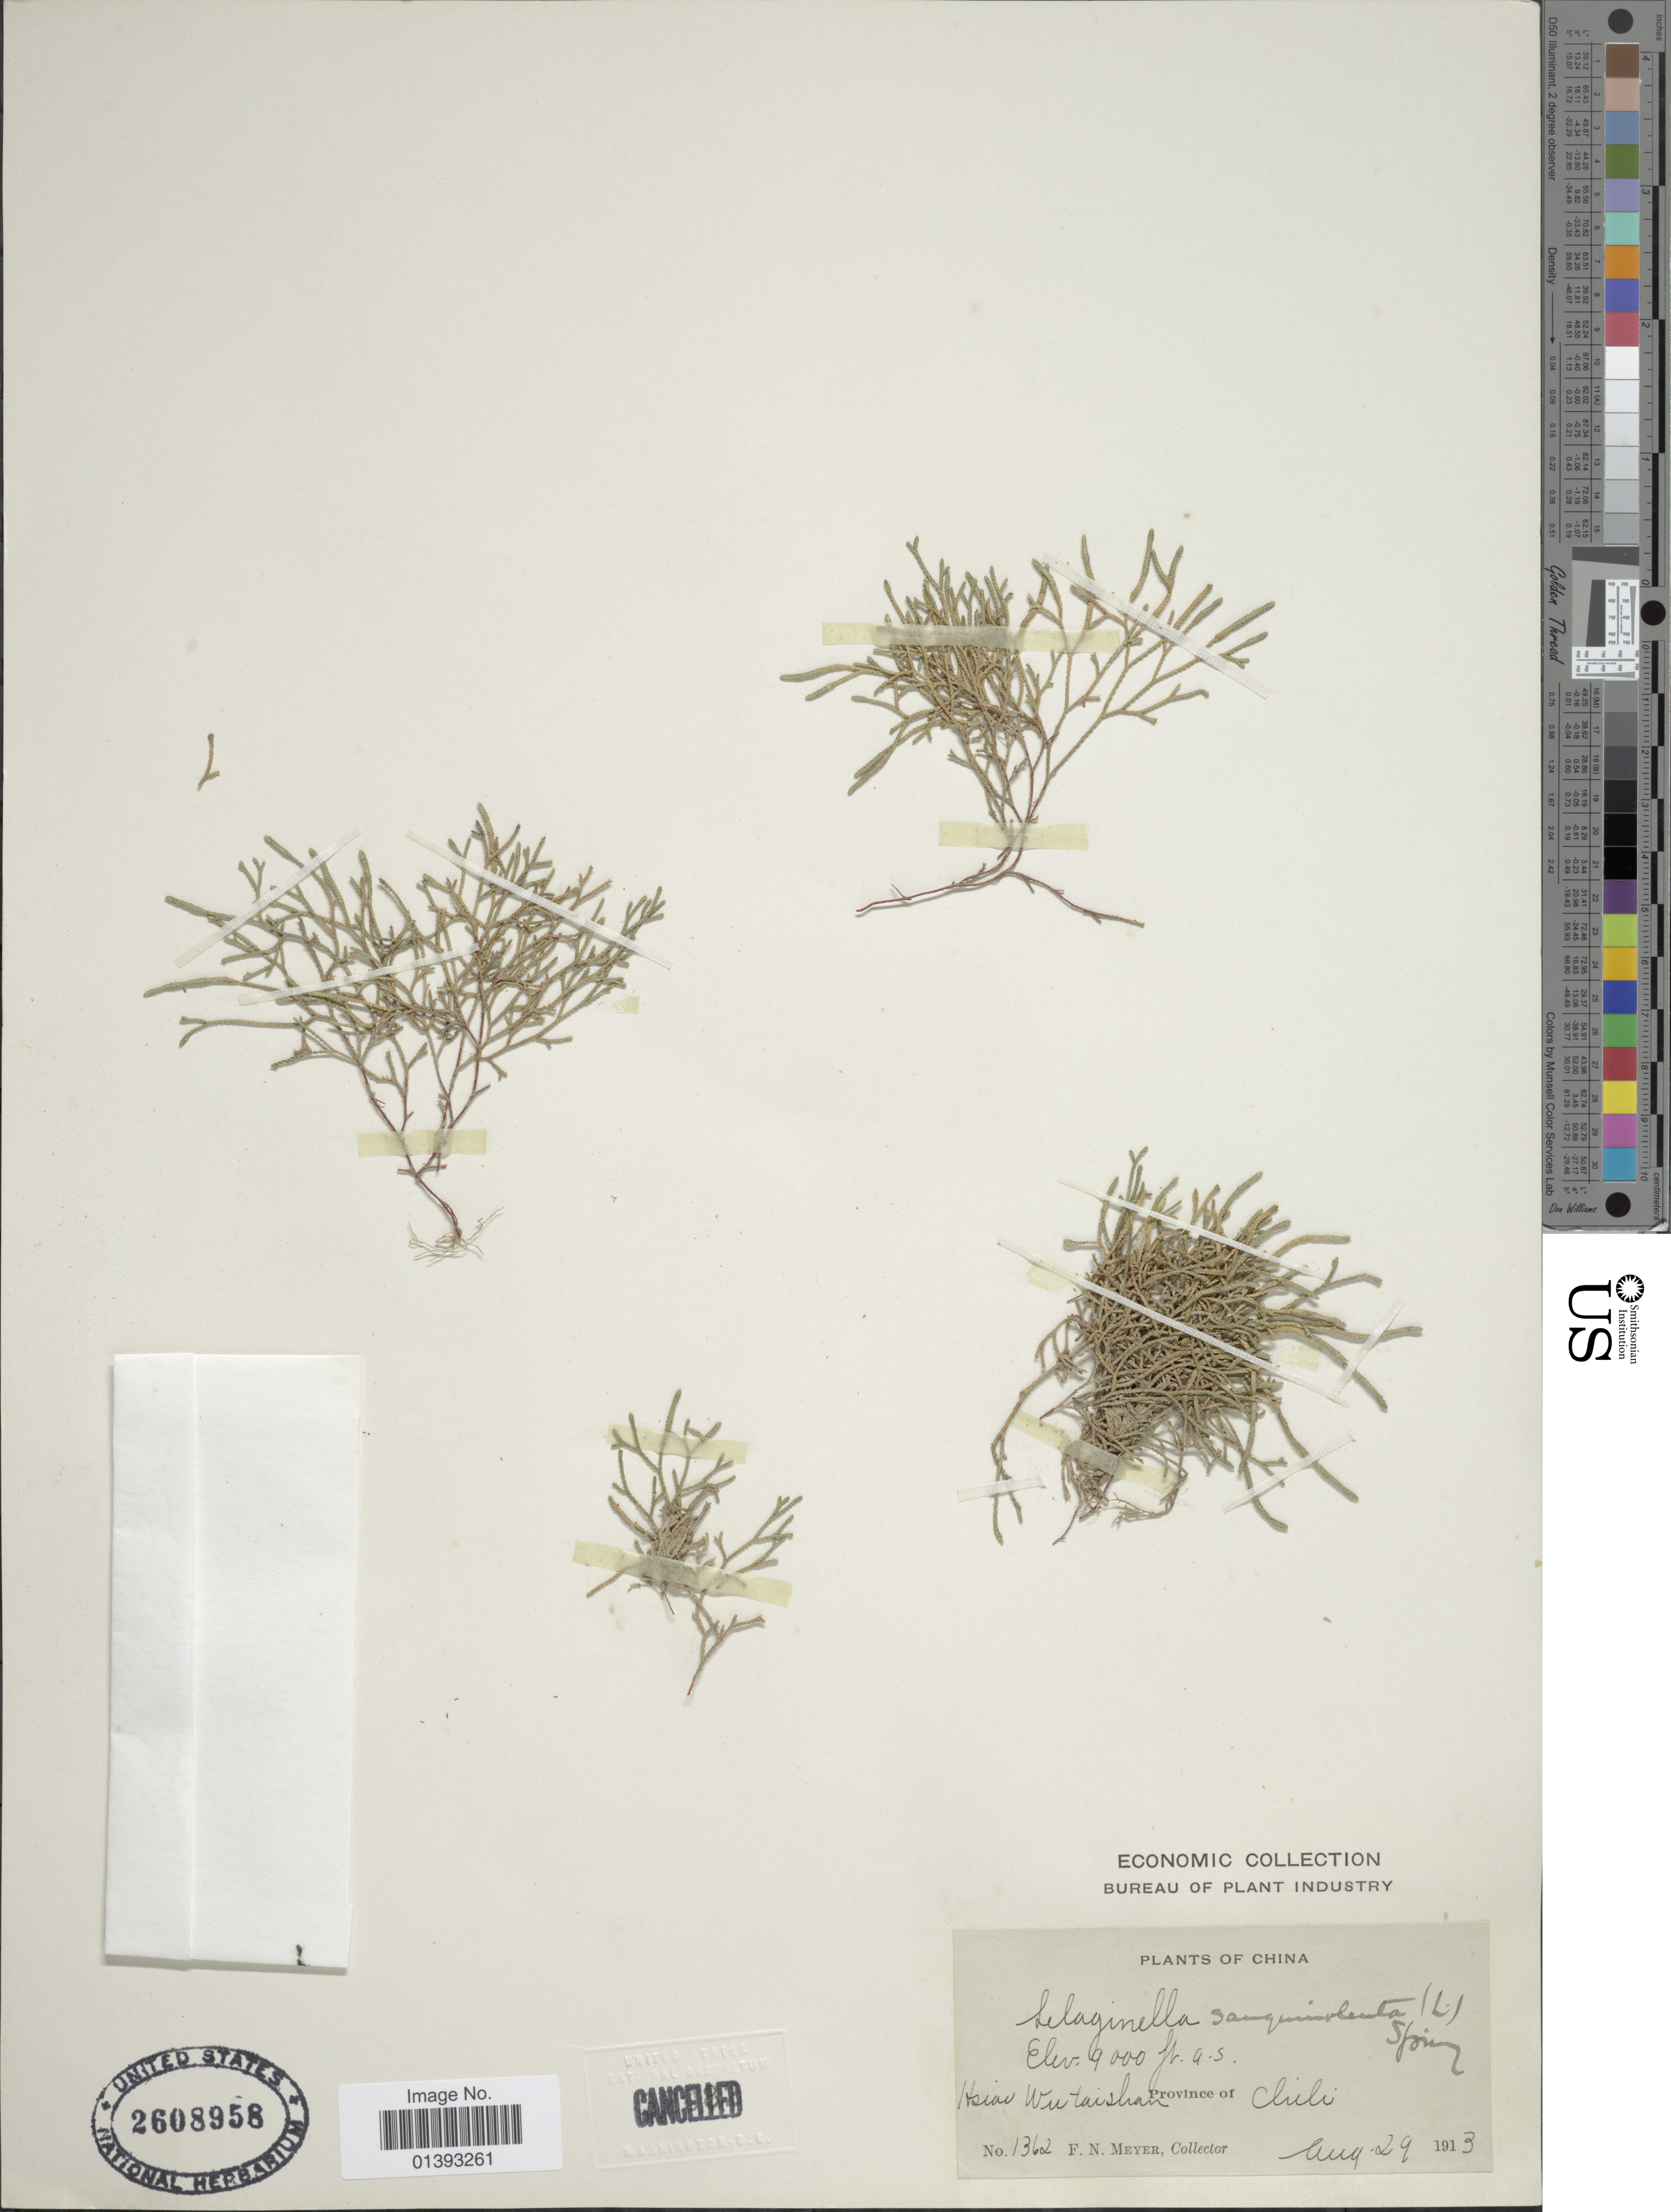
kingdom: Plantae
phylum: Tracheophyta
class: Lycopodiopsida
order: Selaginellales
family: Selaginellaceae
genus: Selaginella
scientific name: Selaginella sanguinolenta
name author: (L.) Spring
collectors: F. N. Meyer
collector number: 1362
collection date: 1913-08-29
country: China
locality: Hsiao Wu taishan, Province of Chili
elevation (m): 2743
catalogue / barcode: US 2608958